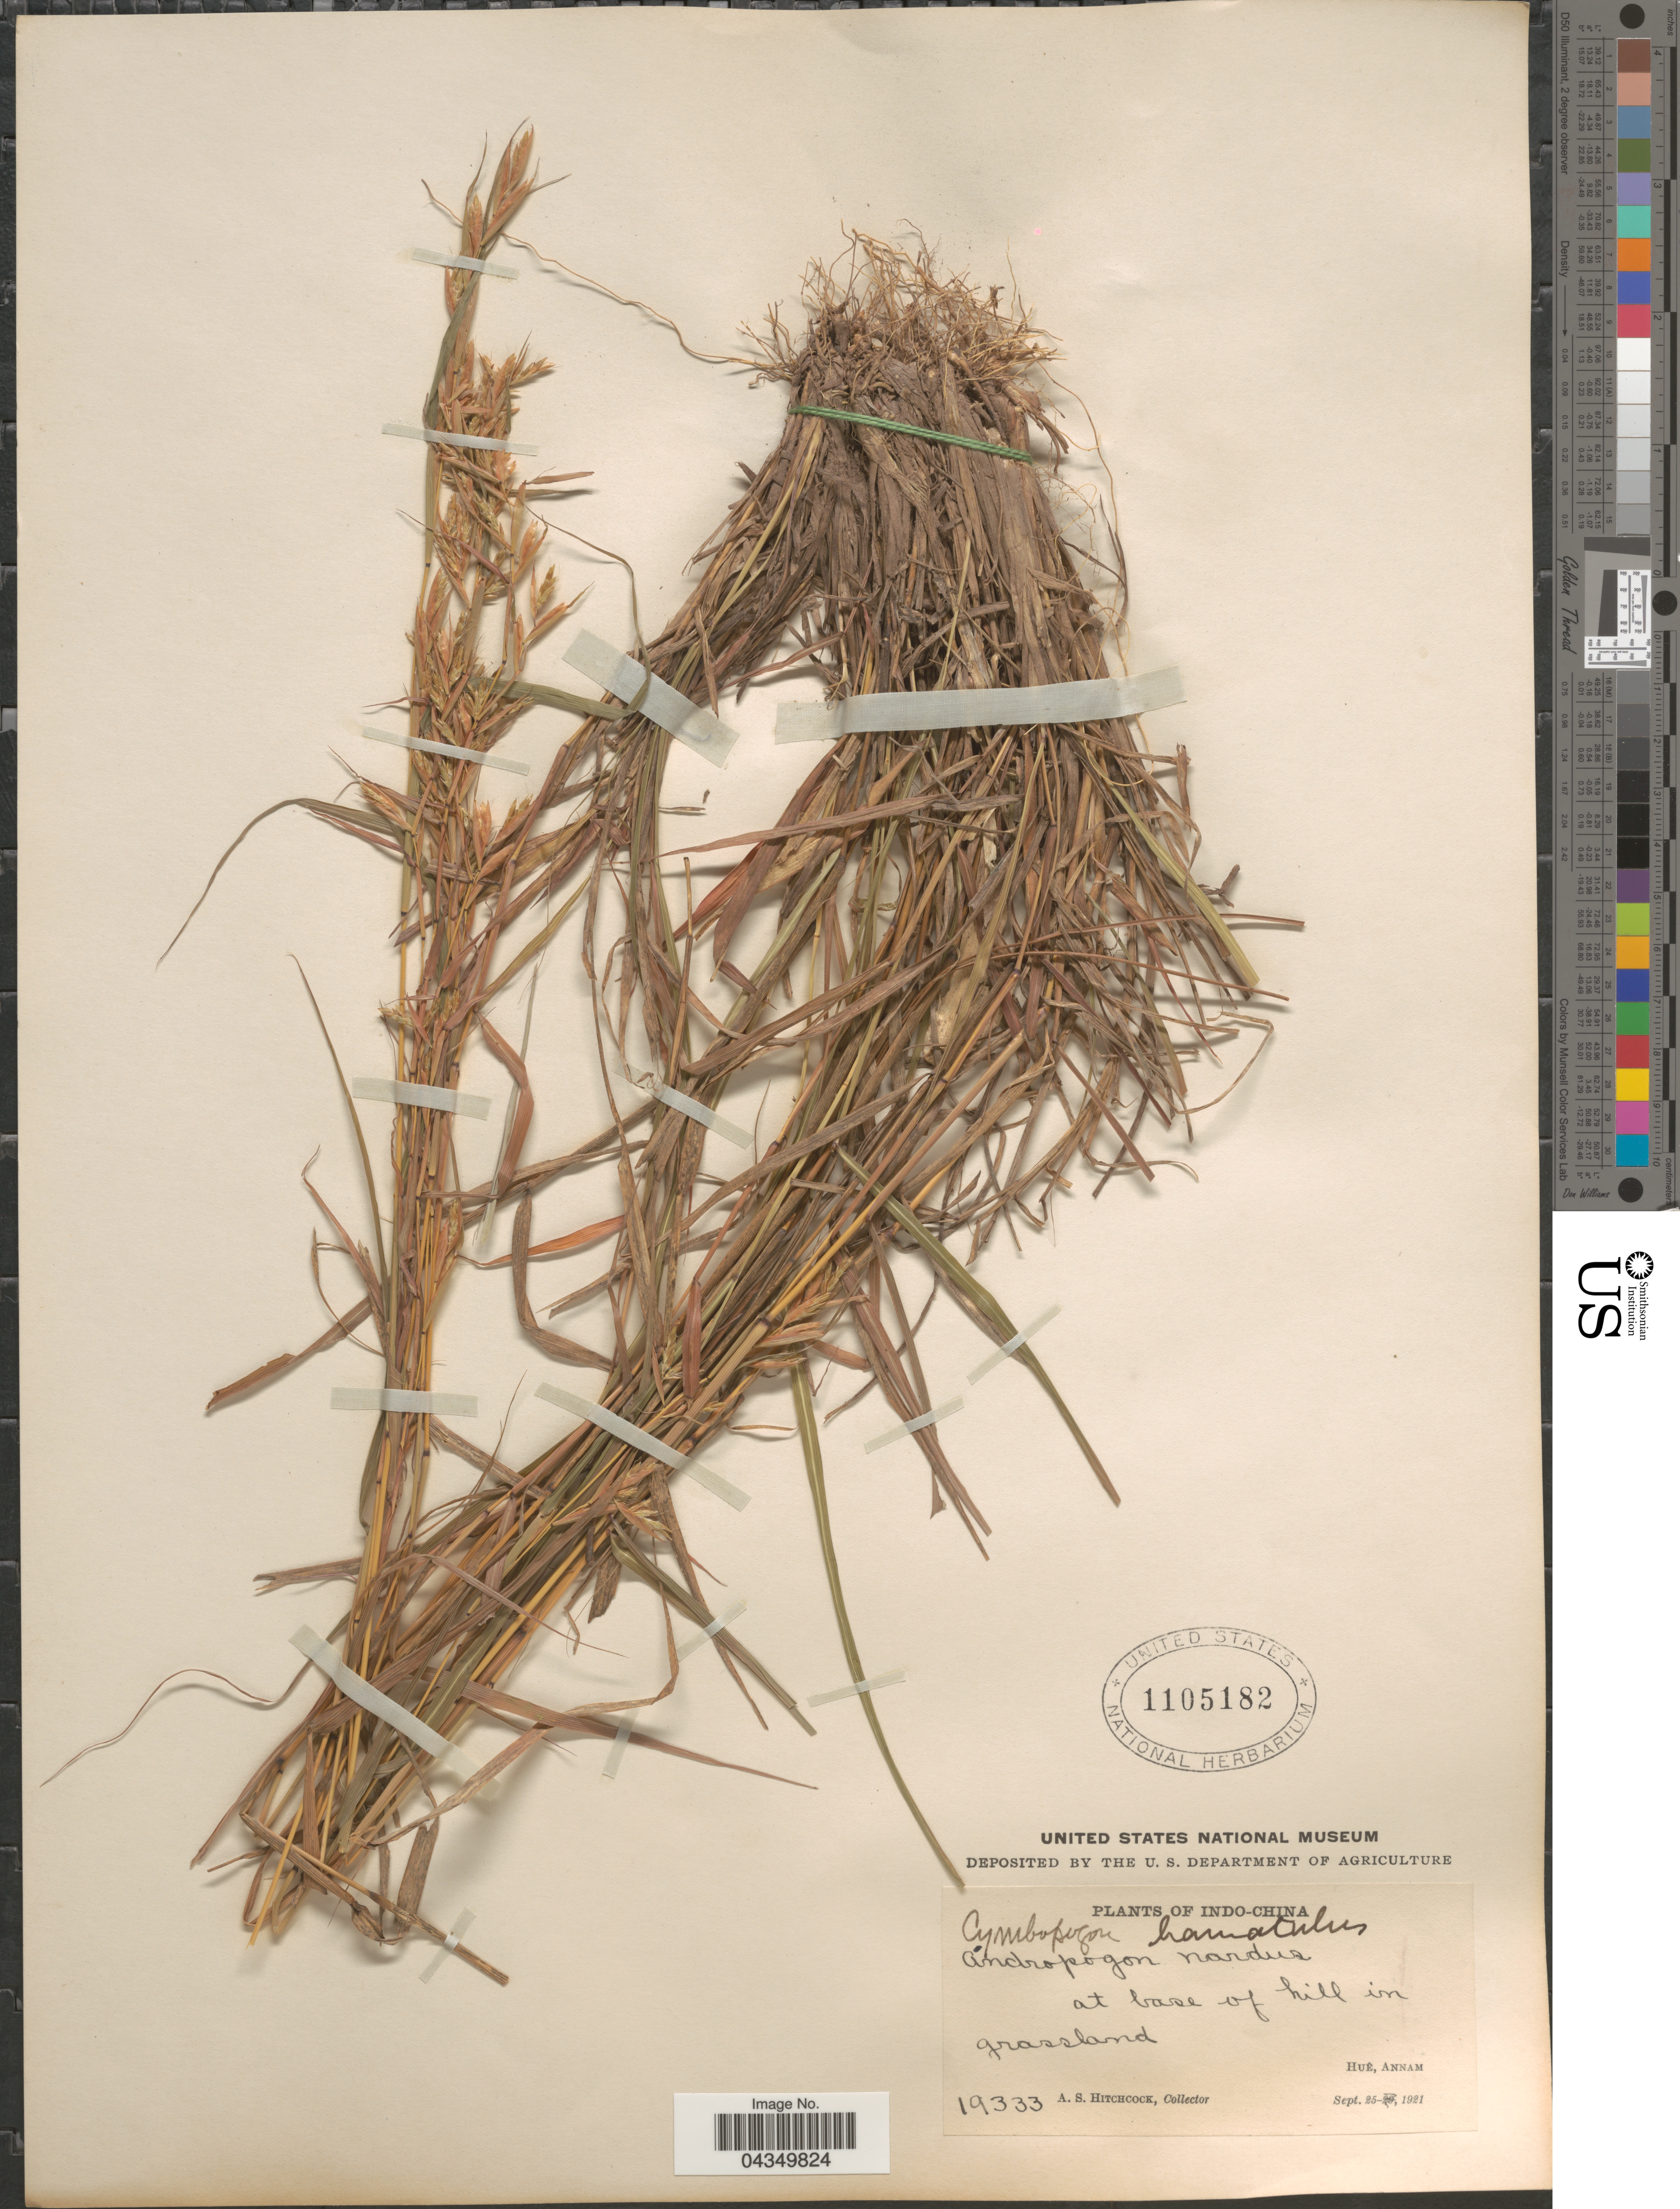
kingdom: Plantae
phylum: Tracheophyta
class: Liliopsida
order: Poales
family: Poaceae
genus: Cymbopogon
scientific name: Cymbopogon caesius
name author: (Nees ex Hook. & Arn.) Stapf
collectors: A. S. Hitchcock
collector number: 19333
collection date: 1921-09-25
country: Vietnam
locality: Huê, Annam.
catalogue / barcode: US 1105182